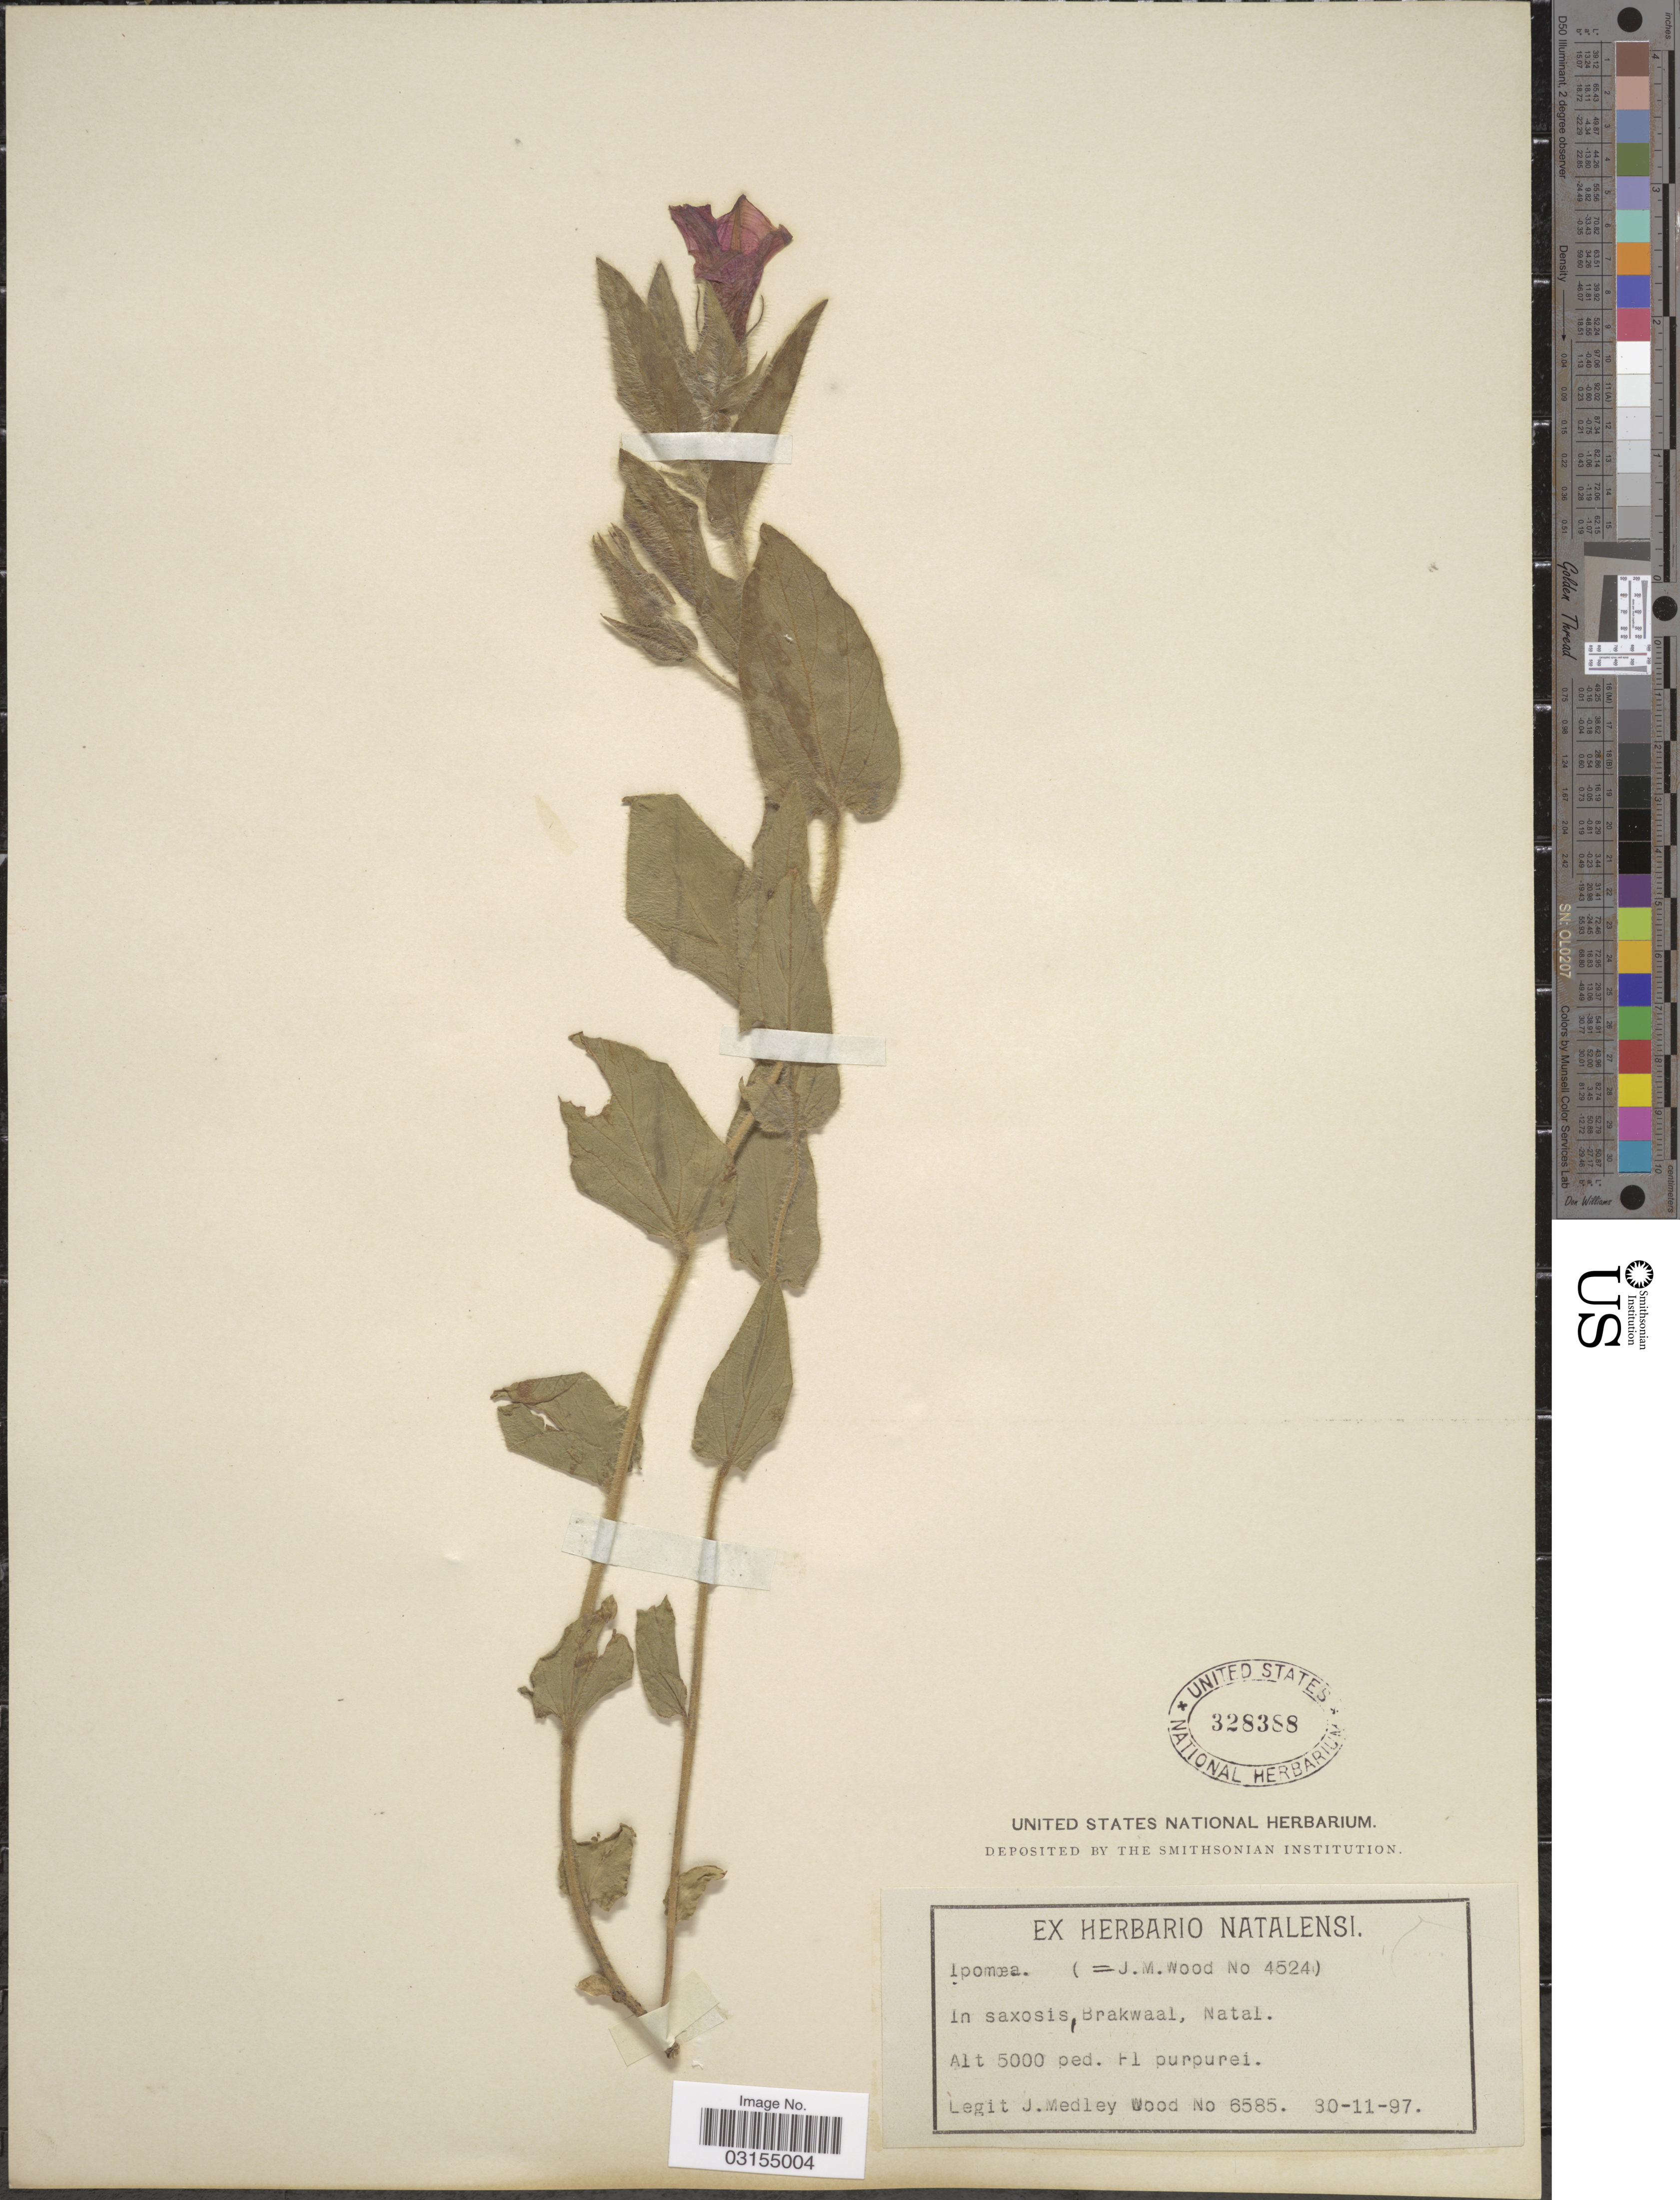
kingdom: Plantae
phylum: Tracheophyta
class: Magnoliopsida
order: Solanales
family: Convolvulaceae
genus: Ipomoea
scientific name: Ipomoea crassipes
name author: Hook.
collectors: J. Medley Wood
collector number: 6585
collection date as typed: Transcribed d/m/y: 30/11/97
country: South Africa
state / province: KwaZulu-Natal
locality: In saxosis, Brakwaal, Natal.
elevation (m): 1524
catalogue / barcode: US 328388